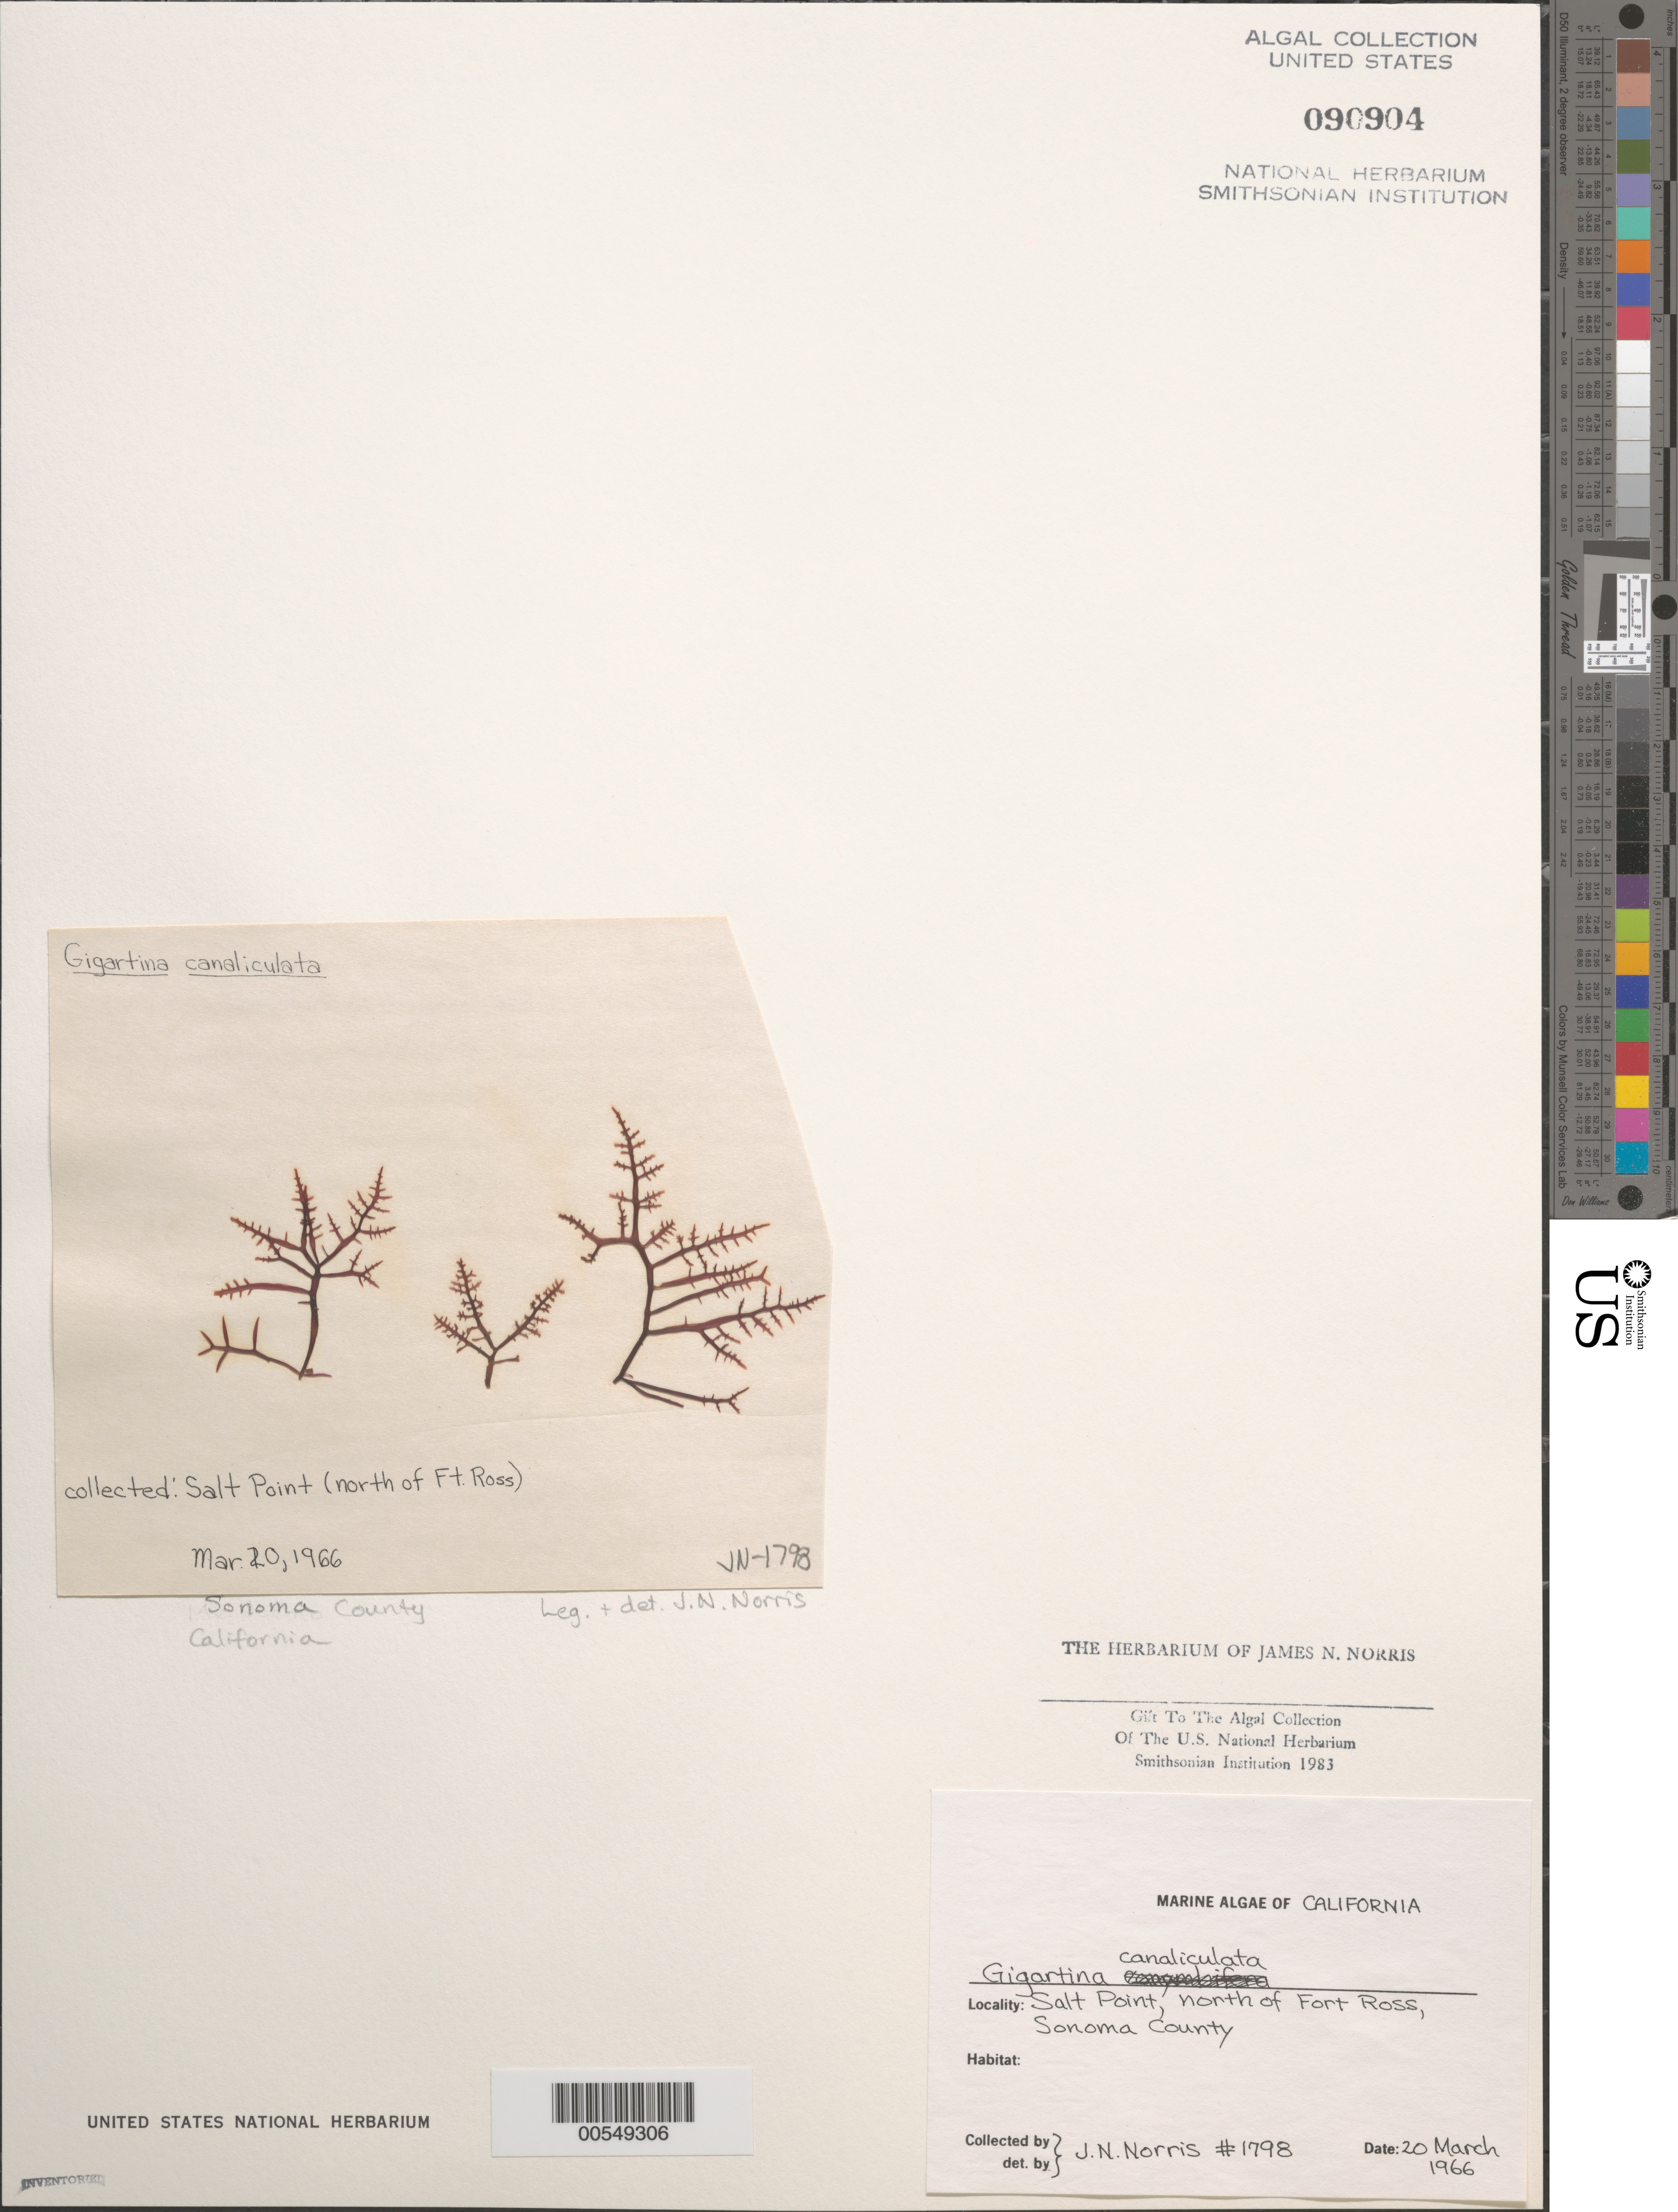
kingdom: Plantae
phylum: Rhodophyta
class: Florideophyceae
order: Gigartinales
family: Gigartinaceae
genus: Chondracanthus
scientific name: Chondracanthus canaliculatus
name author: (Harv.) Guiry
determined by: Algae name updating Project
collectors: J. N. Norris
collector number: JN-1798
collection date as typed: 20 Mar 1966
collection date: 1966-03-20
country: United States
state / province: California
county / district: Sonoma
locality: Salt Point, north of Fort Ross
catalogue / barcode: US 90904